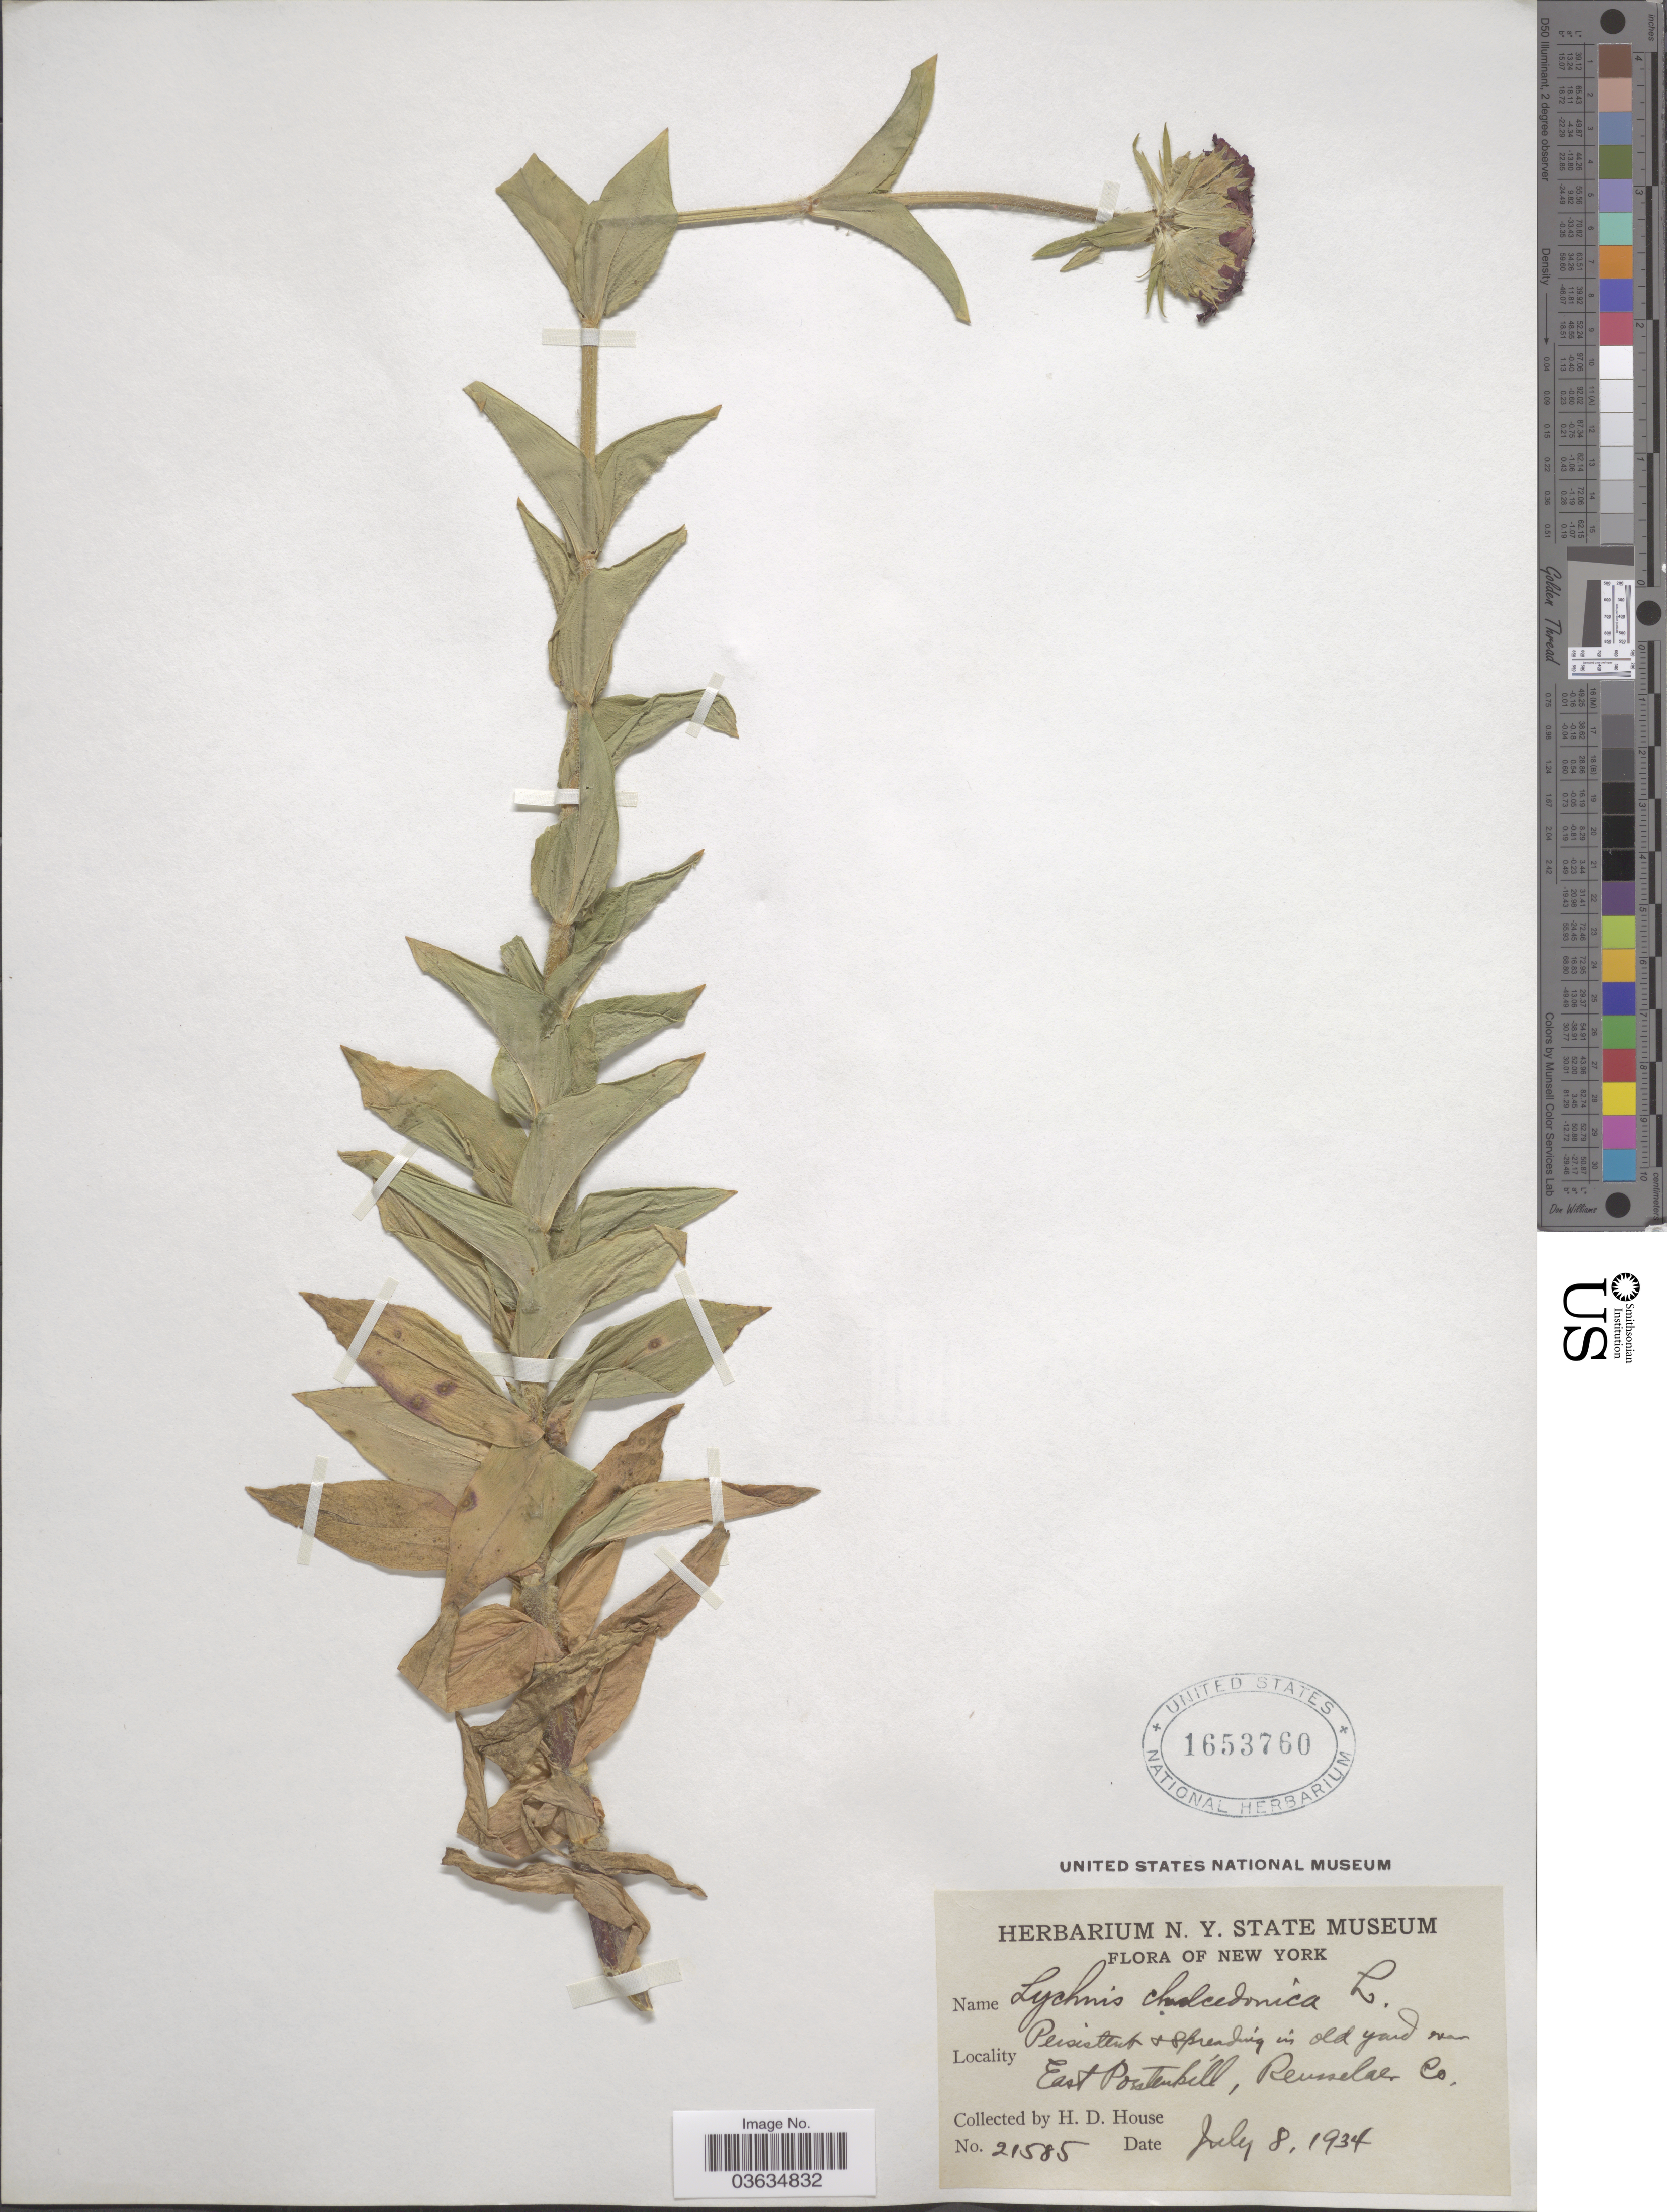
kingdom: Plantae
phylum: Tracheophyta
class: Magnoliopsida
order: Caryophyllales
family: Caryophyllaceae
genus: Silene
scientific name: Silene chalcedonica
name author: (L.) E.H.L. Krause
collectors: H. D. House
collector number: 21585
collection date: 1934-07-08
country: United States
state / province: New York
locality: East Poestenkill, Rensselar Co.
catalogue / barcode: US 1653760